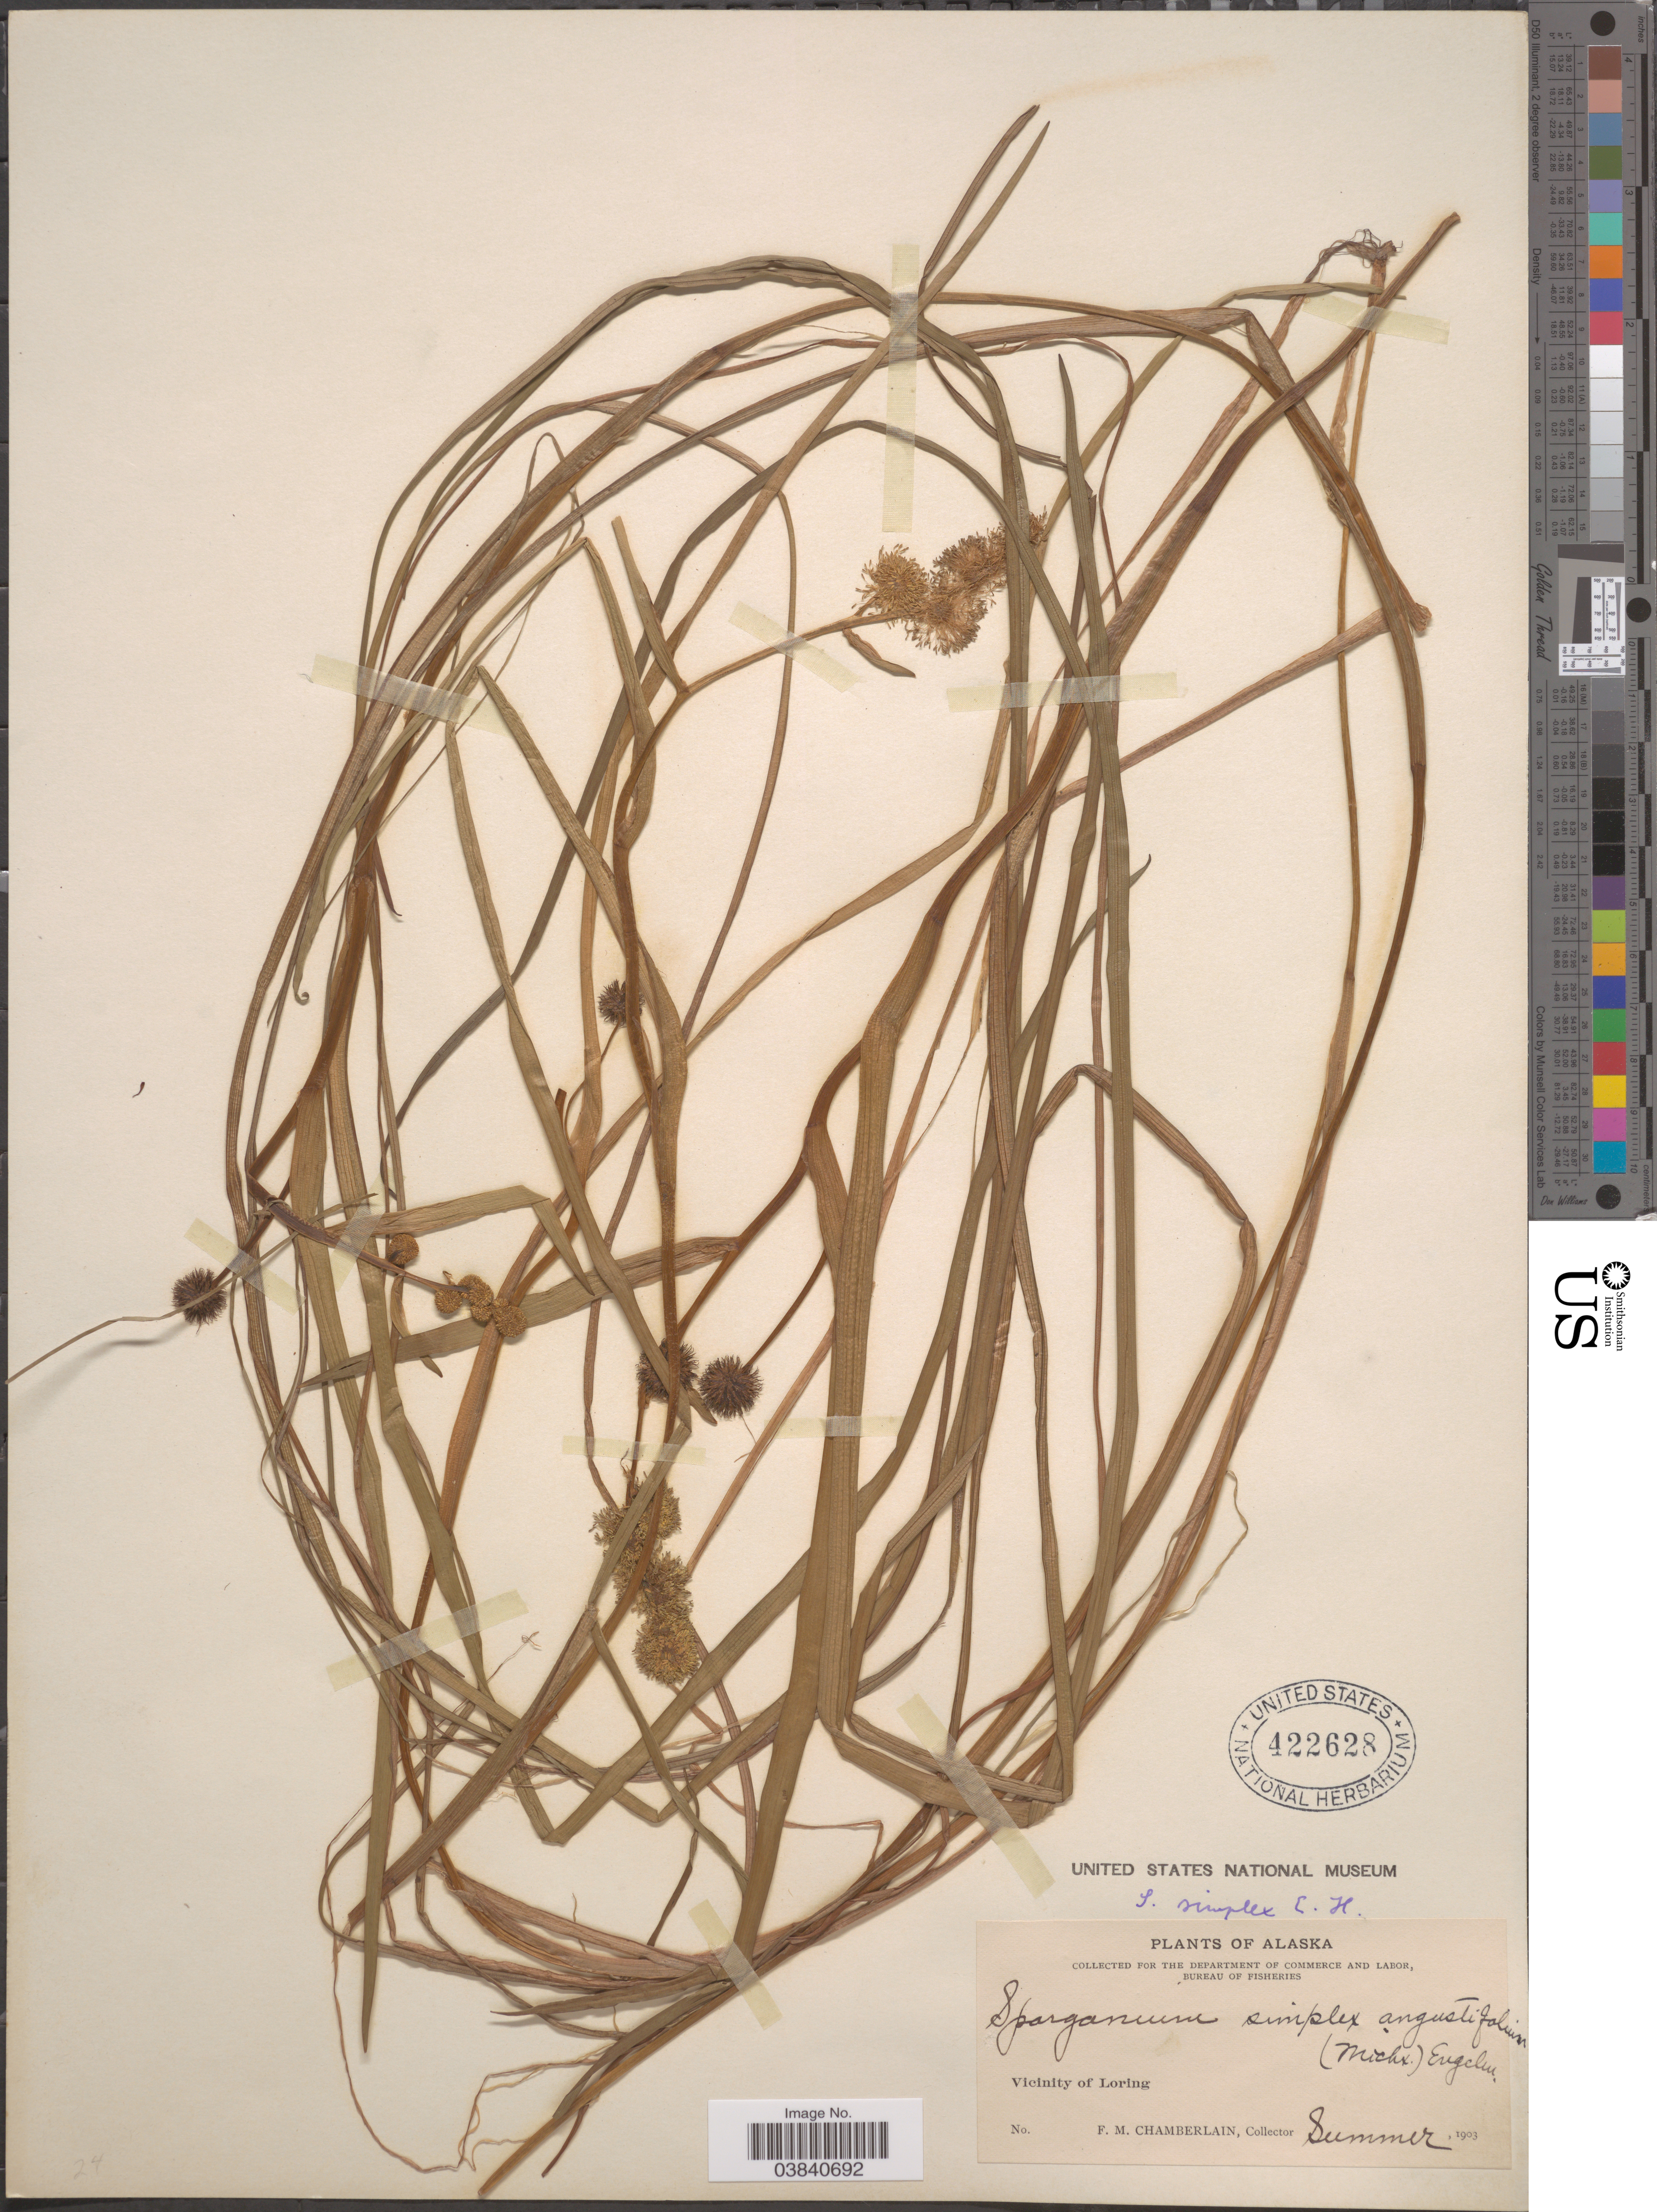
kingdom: Plantae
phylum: Tracheophyta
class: Liliopsida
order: Poales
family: Typhaceae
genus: Sparganium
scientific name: Sparganium simplex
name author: Huds.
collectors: F. Chamberlain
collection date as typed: Summer 1903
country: United States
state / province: Alaska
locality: Vicinity of Loring.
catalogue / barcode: US 422628